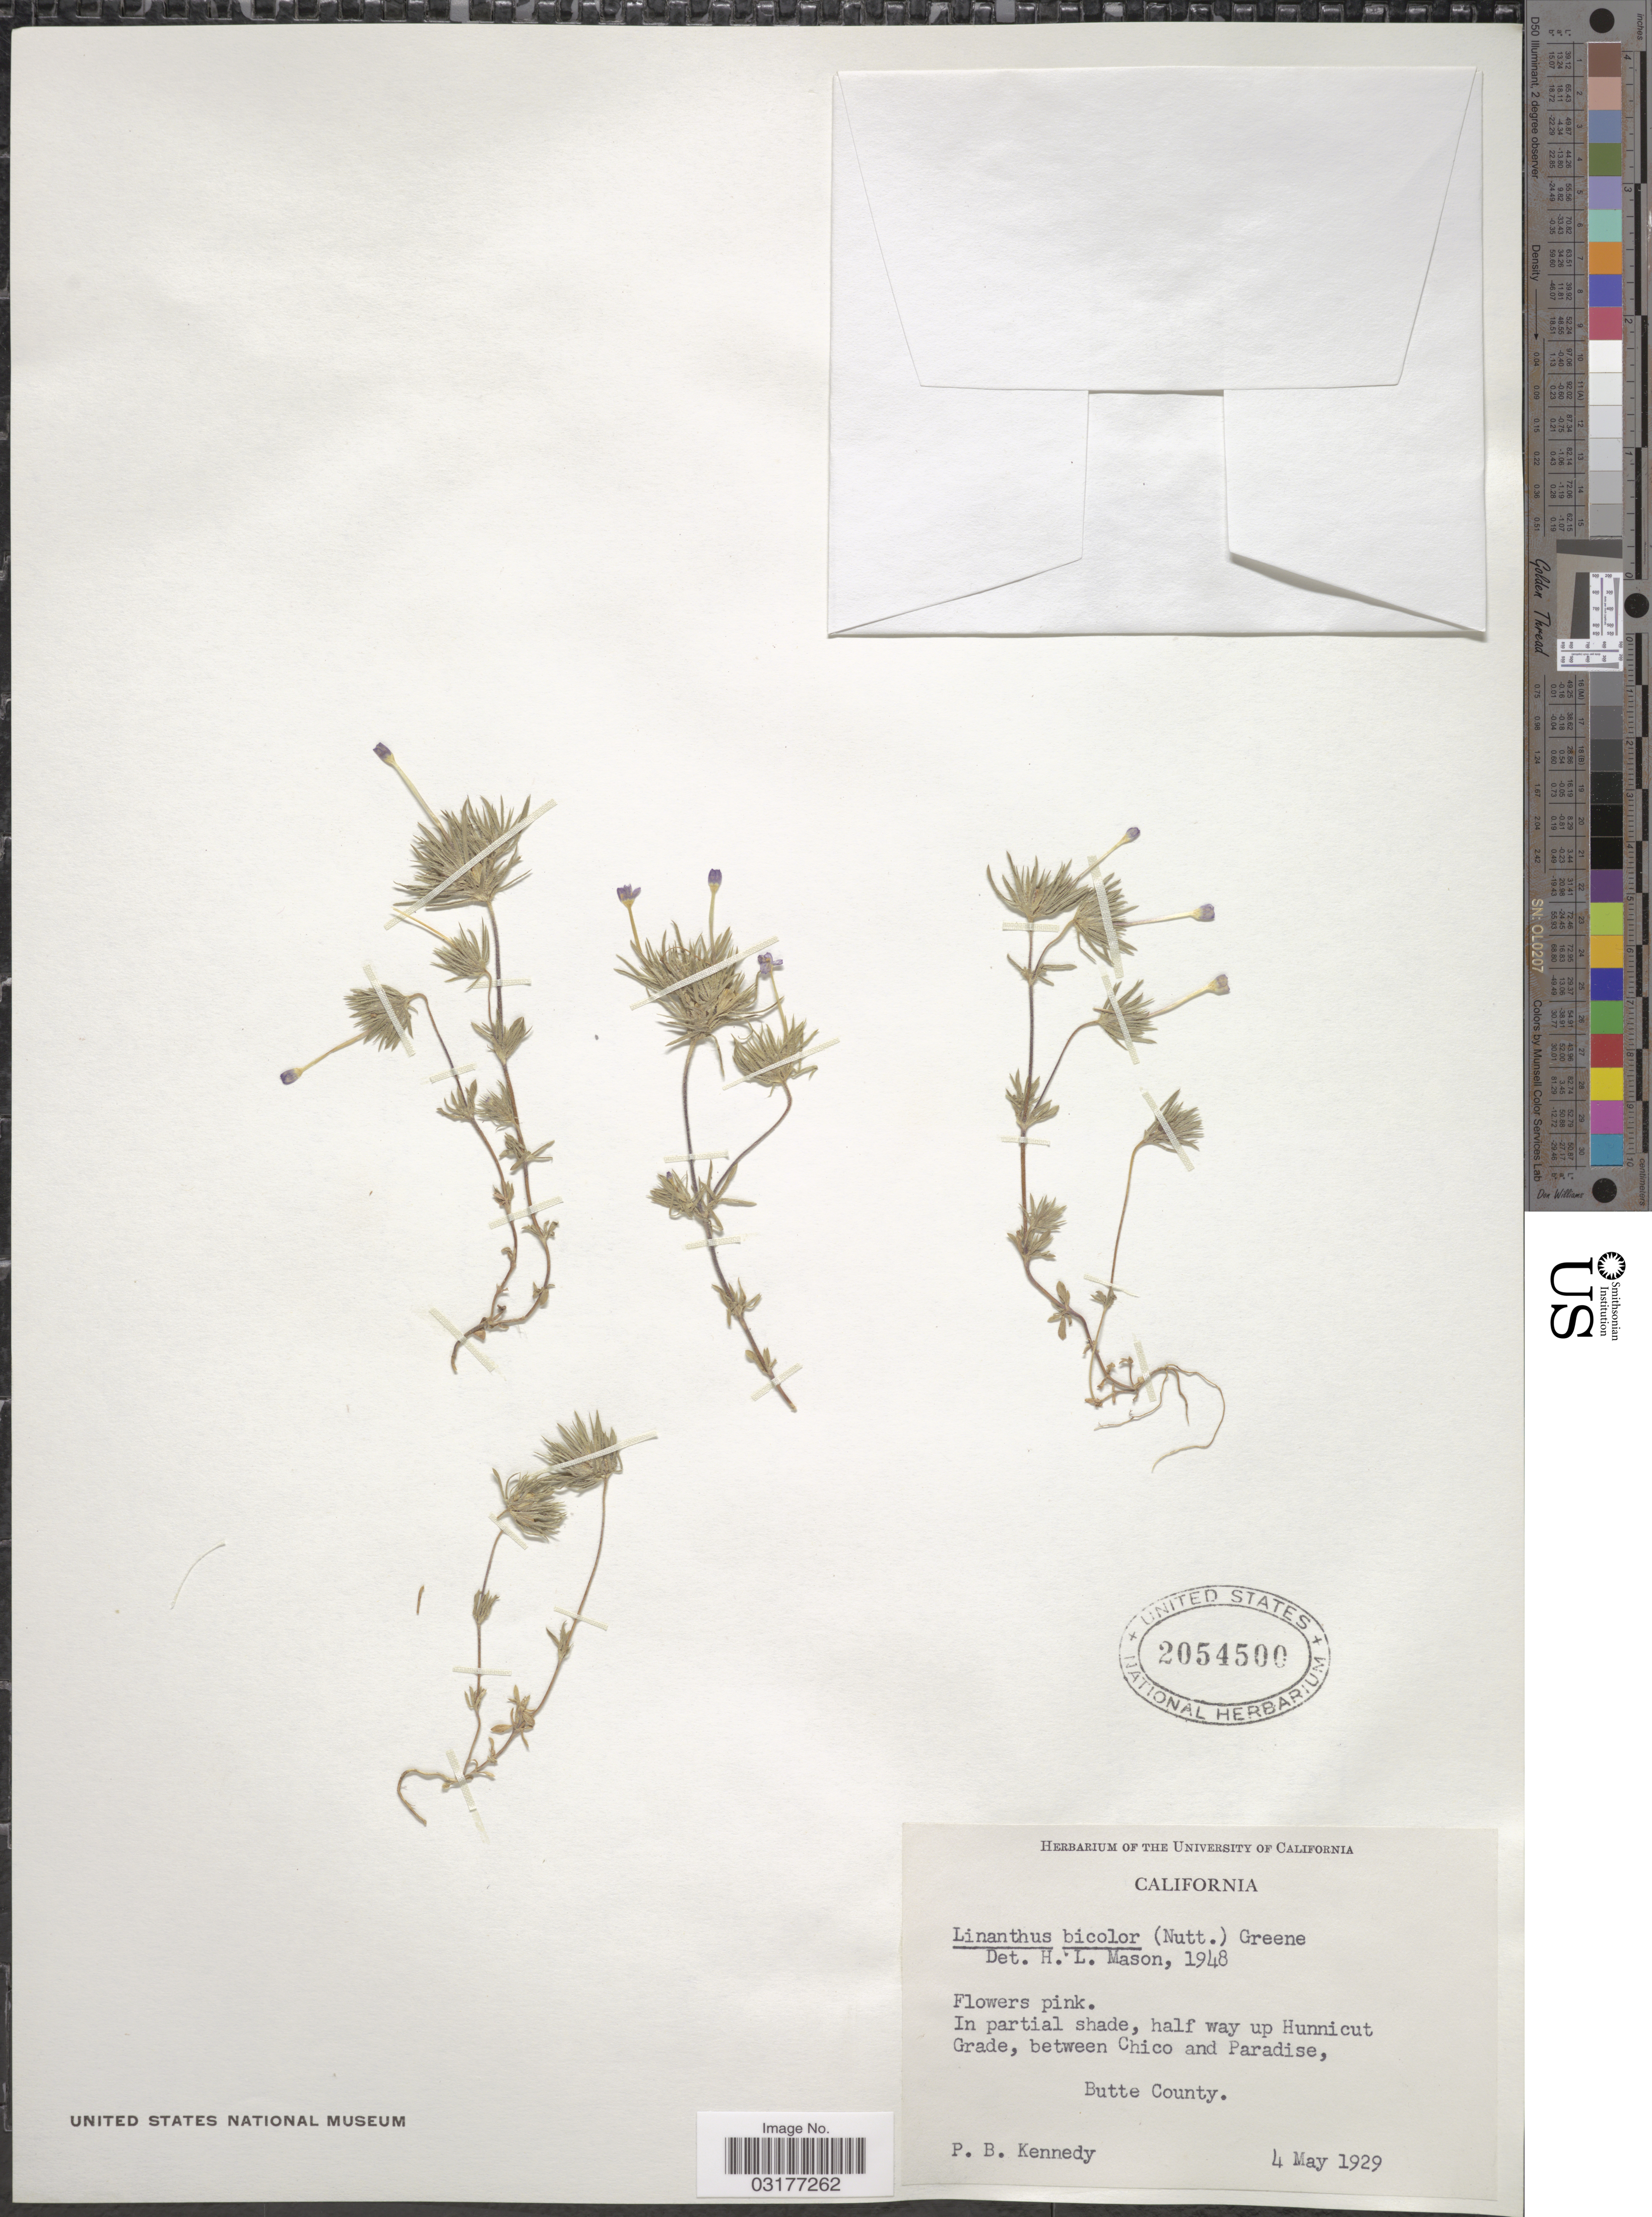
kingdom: Plantae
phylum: Tracheophyta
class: Magnoliopsida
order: Ericales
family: Polemoniaceae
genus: Leptosiphon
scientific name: Leptosiphon bicolor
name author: Nutt.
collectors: P. B. Kennedy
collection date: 1929-05-04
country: United States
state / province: California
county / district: Butte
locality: Half way up Hunnicut Grade, between Chico and Paradise, Butte County.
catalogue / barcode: US 2054500